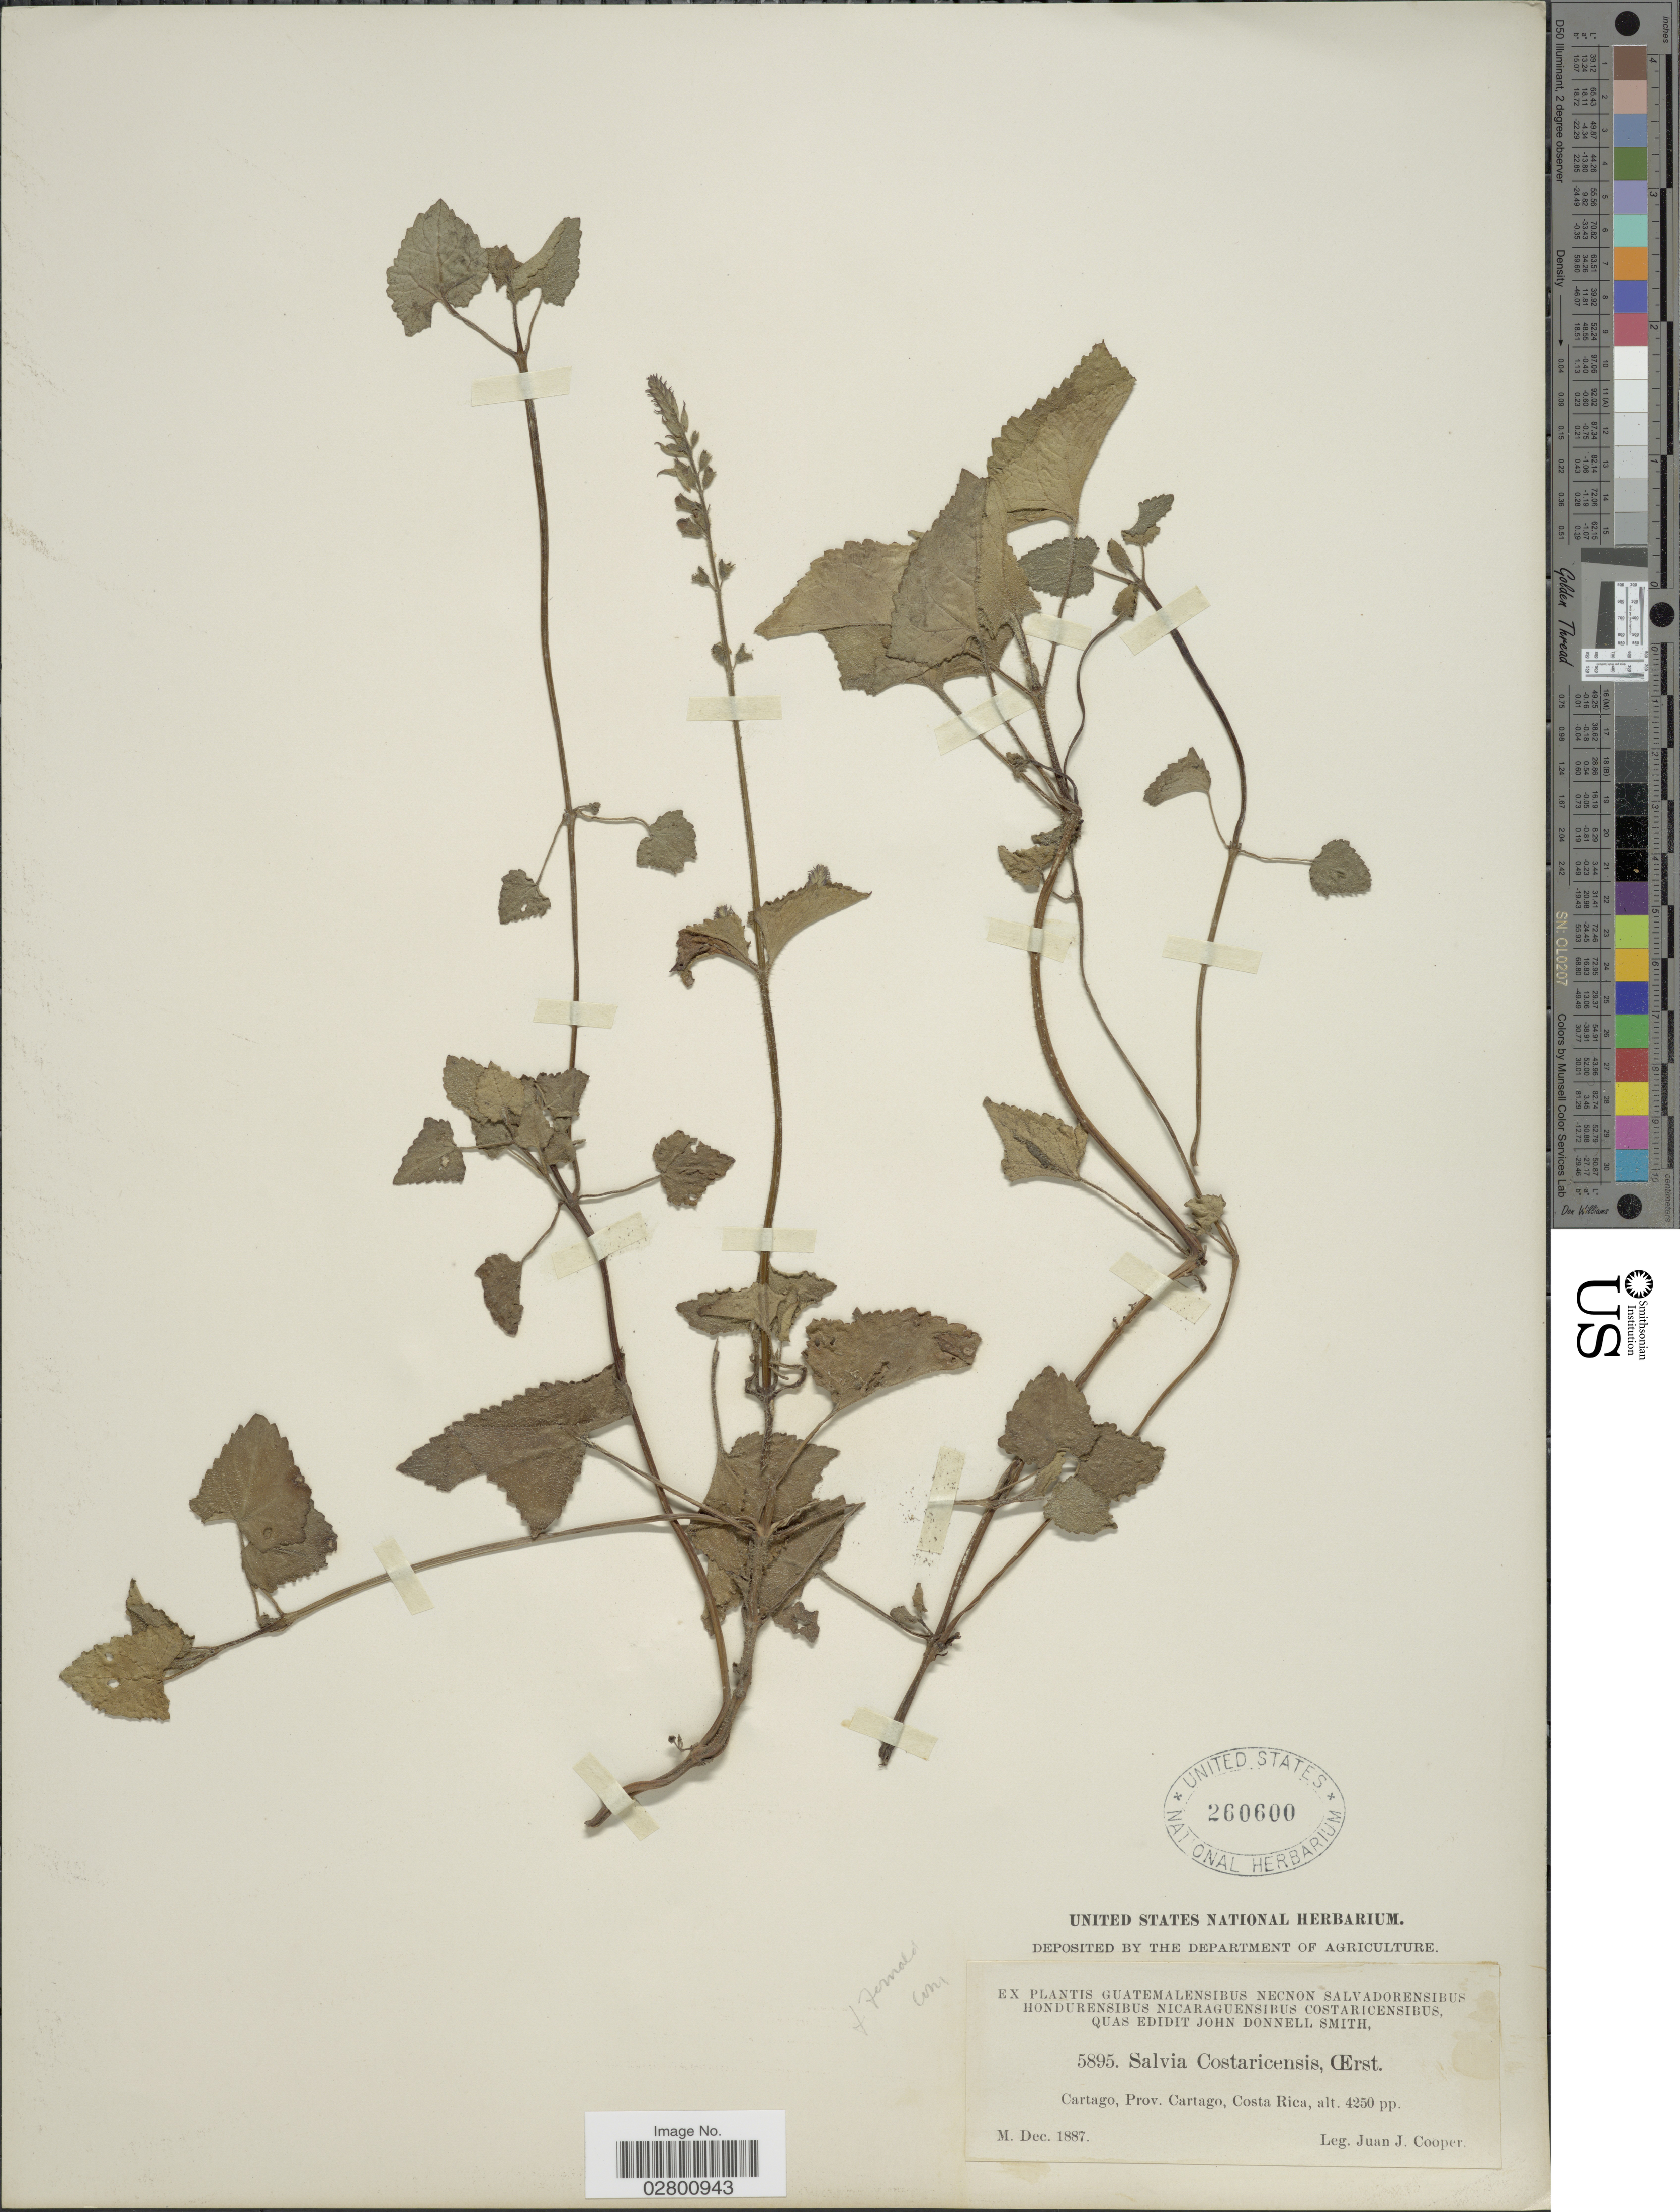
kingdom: Plantae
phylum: Tracheophyta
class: Magnoliopsida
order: Lamiales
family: Lamiaceae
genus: Salvia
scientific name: Salvia costaricensis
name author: Oerst.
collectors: J. J. Cooper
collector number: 5895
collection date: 1887-12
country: Costa Rica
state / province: Cartago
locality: Cartago.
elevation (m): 1295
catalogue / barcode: US 260600